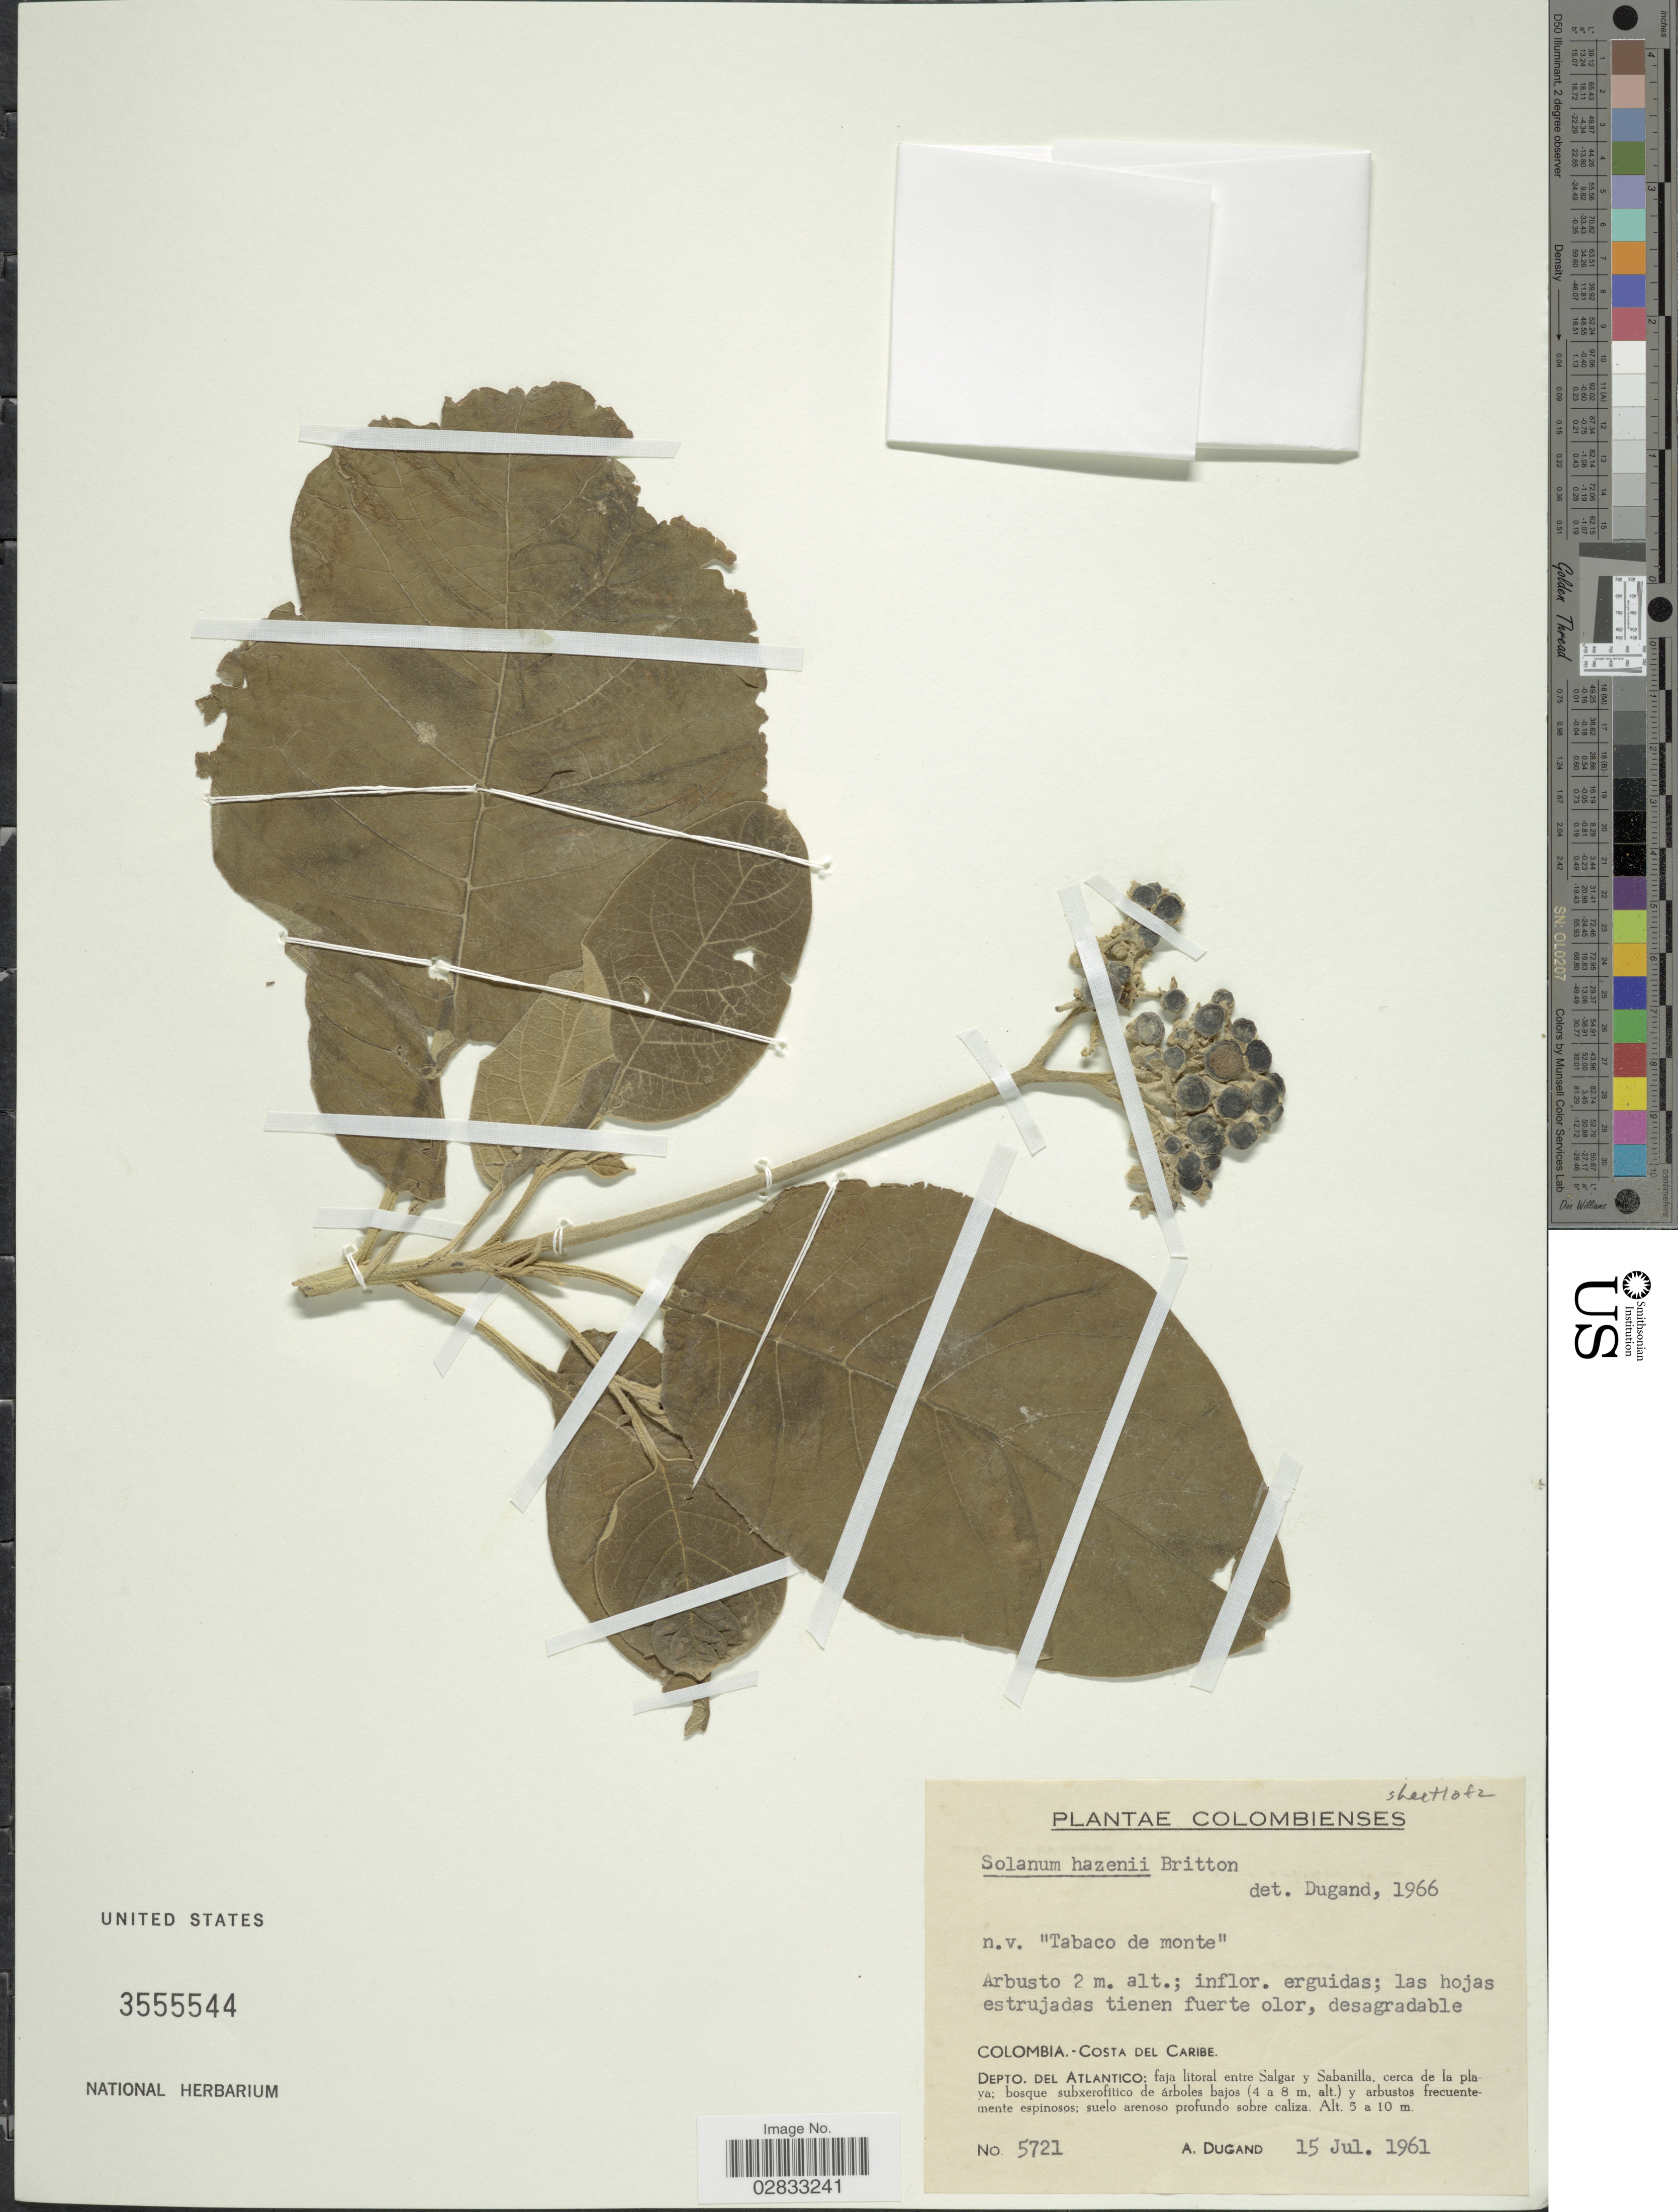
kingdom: Plantae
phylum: Tracheophyta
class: Magnoliopsida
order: Solanales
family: Solanaceae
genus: Solanum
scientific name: Solanum hazenii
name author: Britton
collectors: A. Dugand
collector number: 5721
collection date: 1961-07-15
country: Colombia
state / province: Atlántico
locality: Costa del Caribe. Depto. del Atlantico: faja litoral entre Salgar y Sabanilla, cerca de la playa.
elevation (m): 4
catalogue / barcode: US 3555544